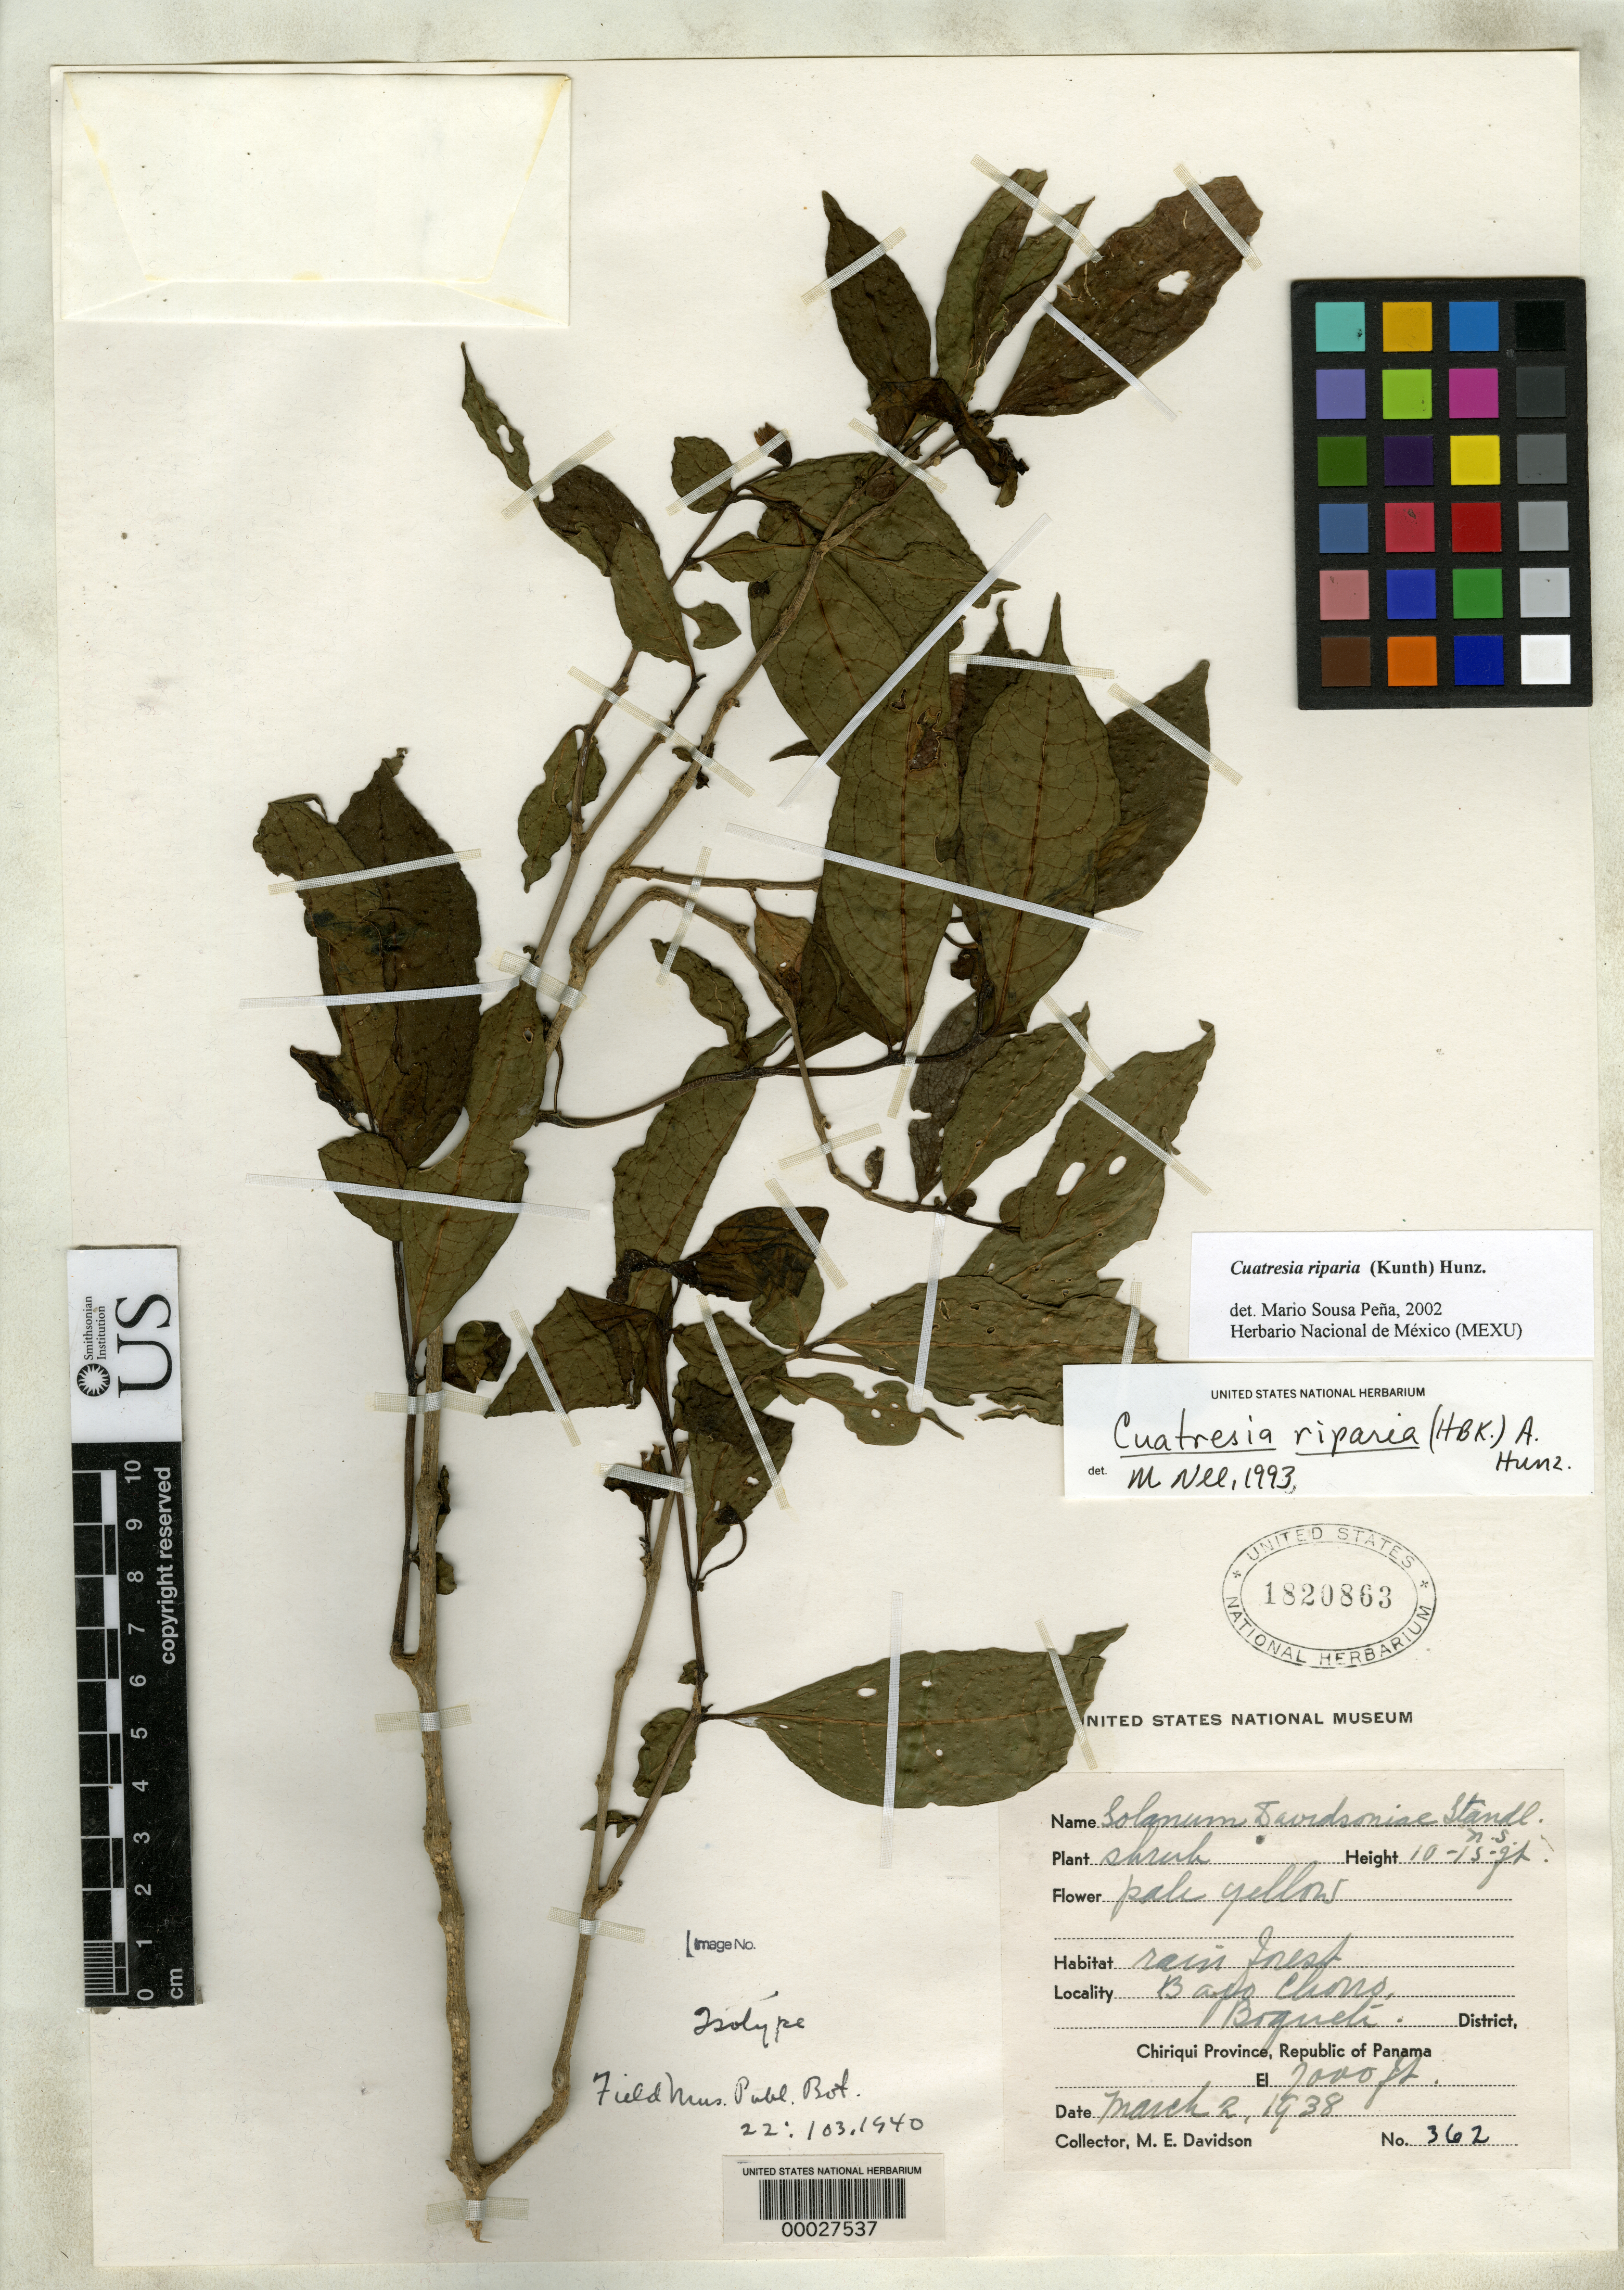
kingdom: Plantae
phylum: Tracheophyta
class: Magnoliopsida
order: Solanales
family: Solanaceae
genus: Solanum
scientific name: Solanum davidsoniae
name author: Standl.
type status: Isotype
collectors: M. Davidson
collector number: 362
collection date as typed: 02 Mar 1938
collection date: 1938-03-02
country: Panama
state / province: Chiriquí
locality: Boquete, Bajo Chorro.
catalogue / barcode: US 1820863